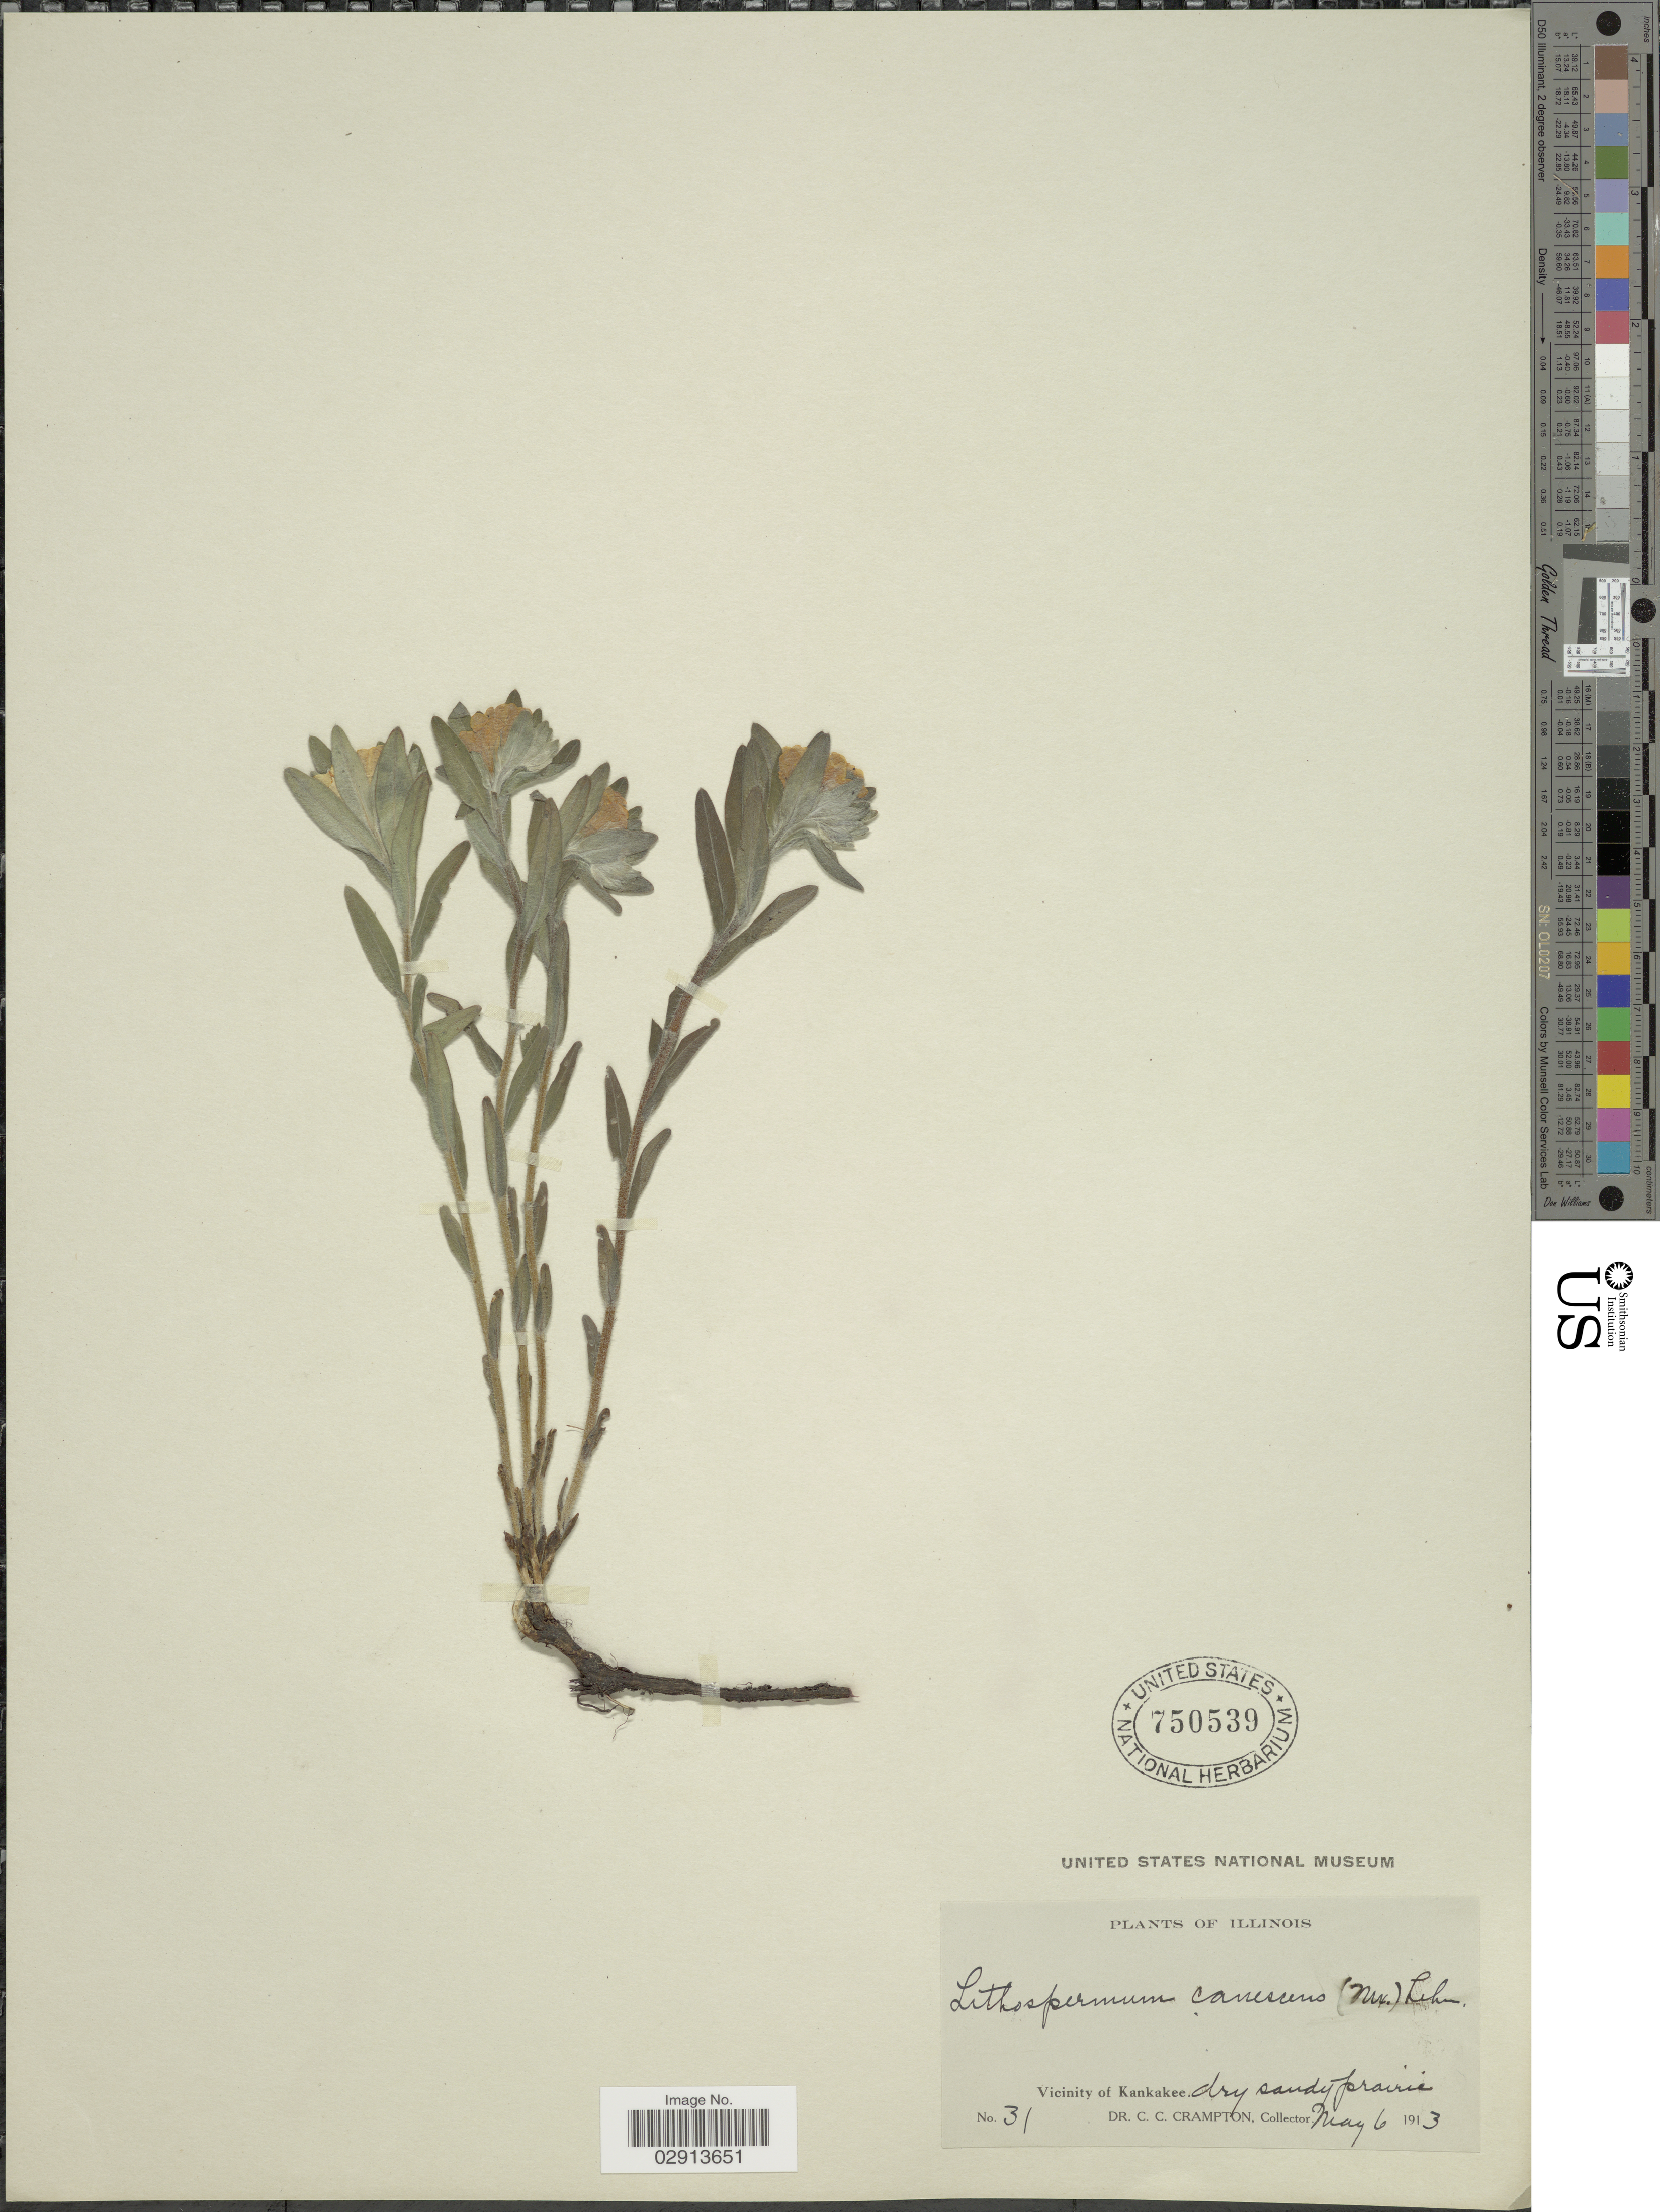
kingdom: Plantae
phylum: Tracheophyta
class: Magnoliopsida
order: Boraginales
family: Boraginaceae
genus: Lithospermum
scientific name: Lithospermum canescens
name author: (Michx.) Lehm.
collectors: C. Crampton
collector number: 31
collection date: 1913-05-06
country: United States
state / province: Illinois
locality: Vicinity of Kankakee. Dry sandy prairie.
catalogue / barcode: US 750539